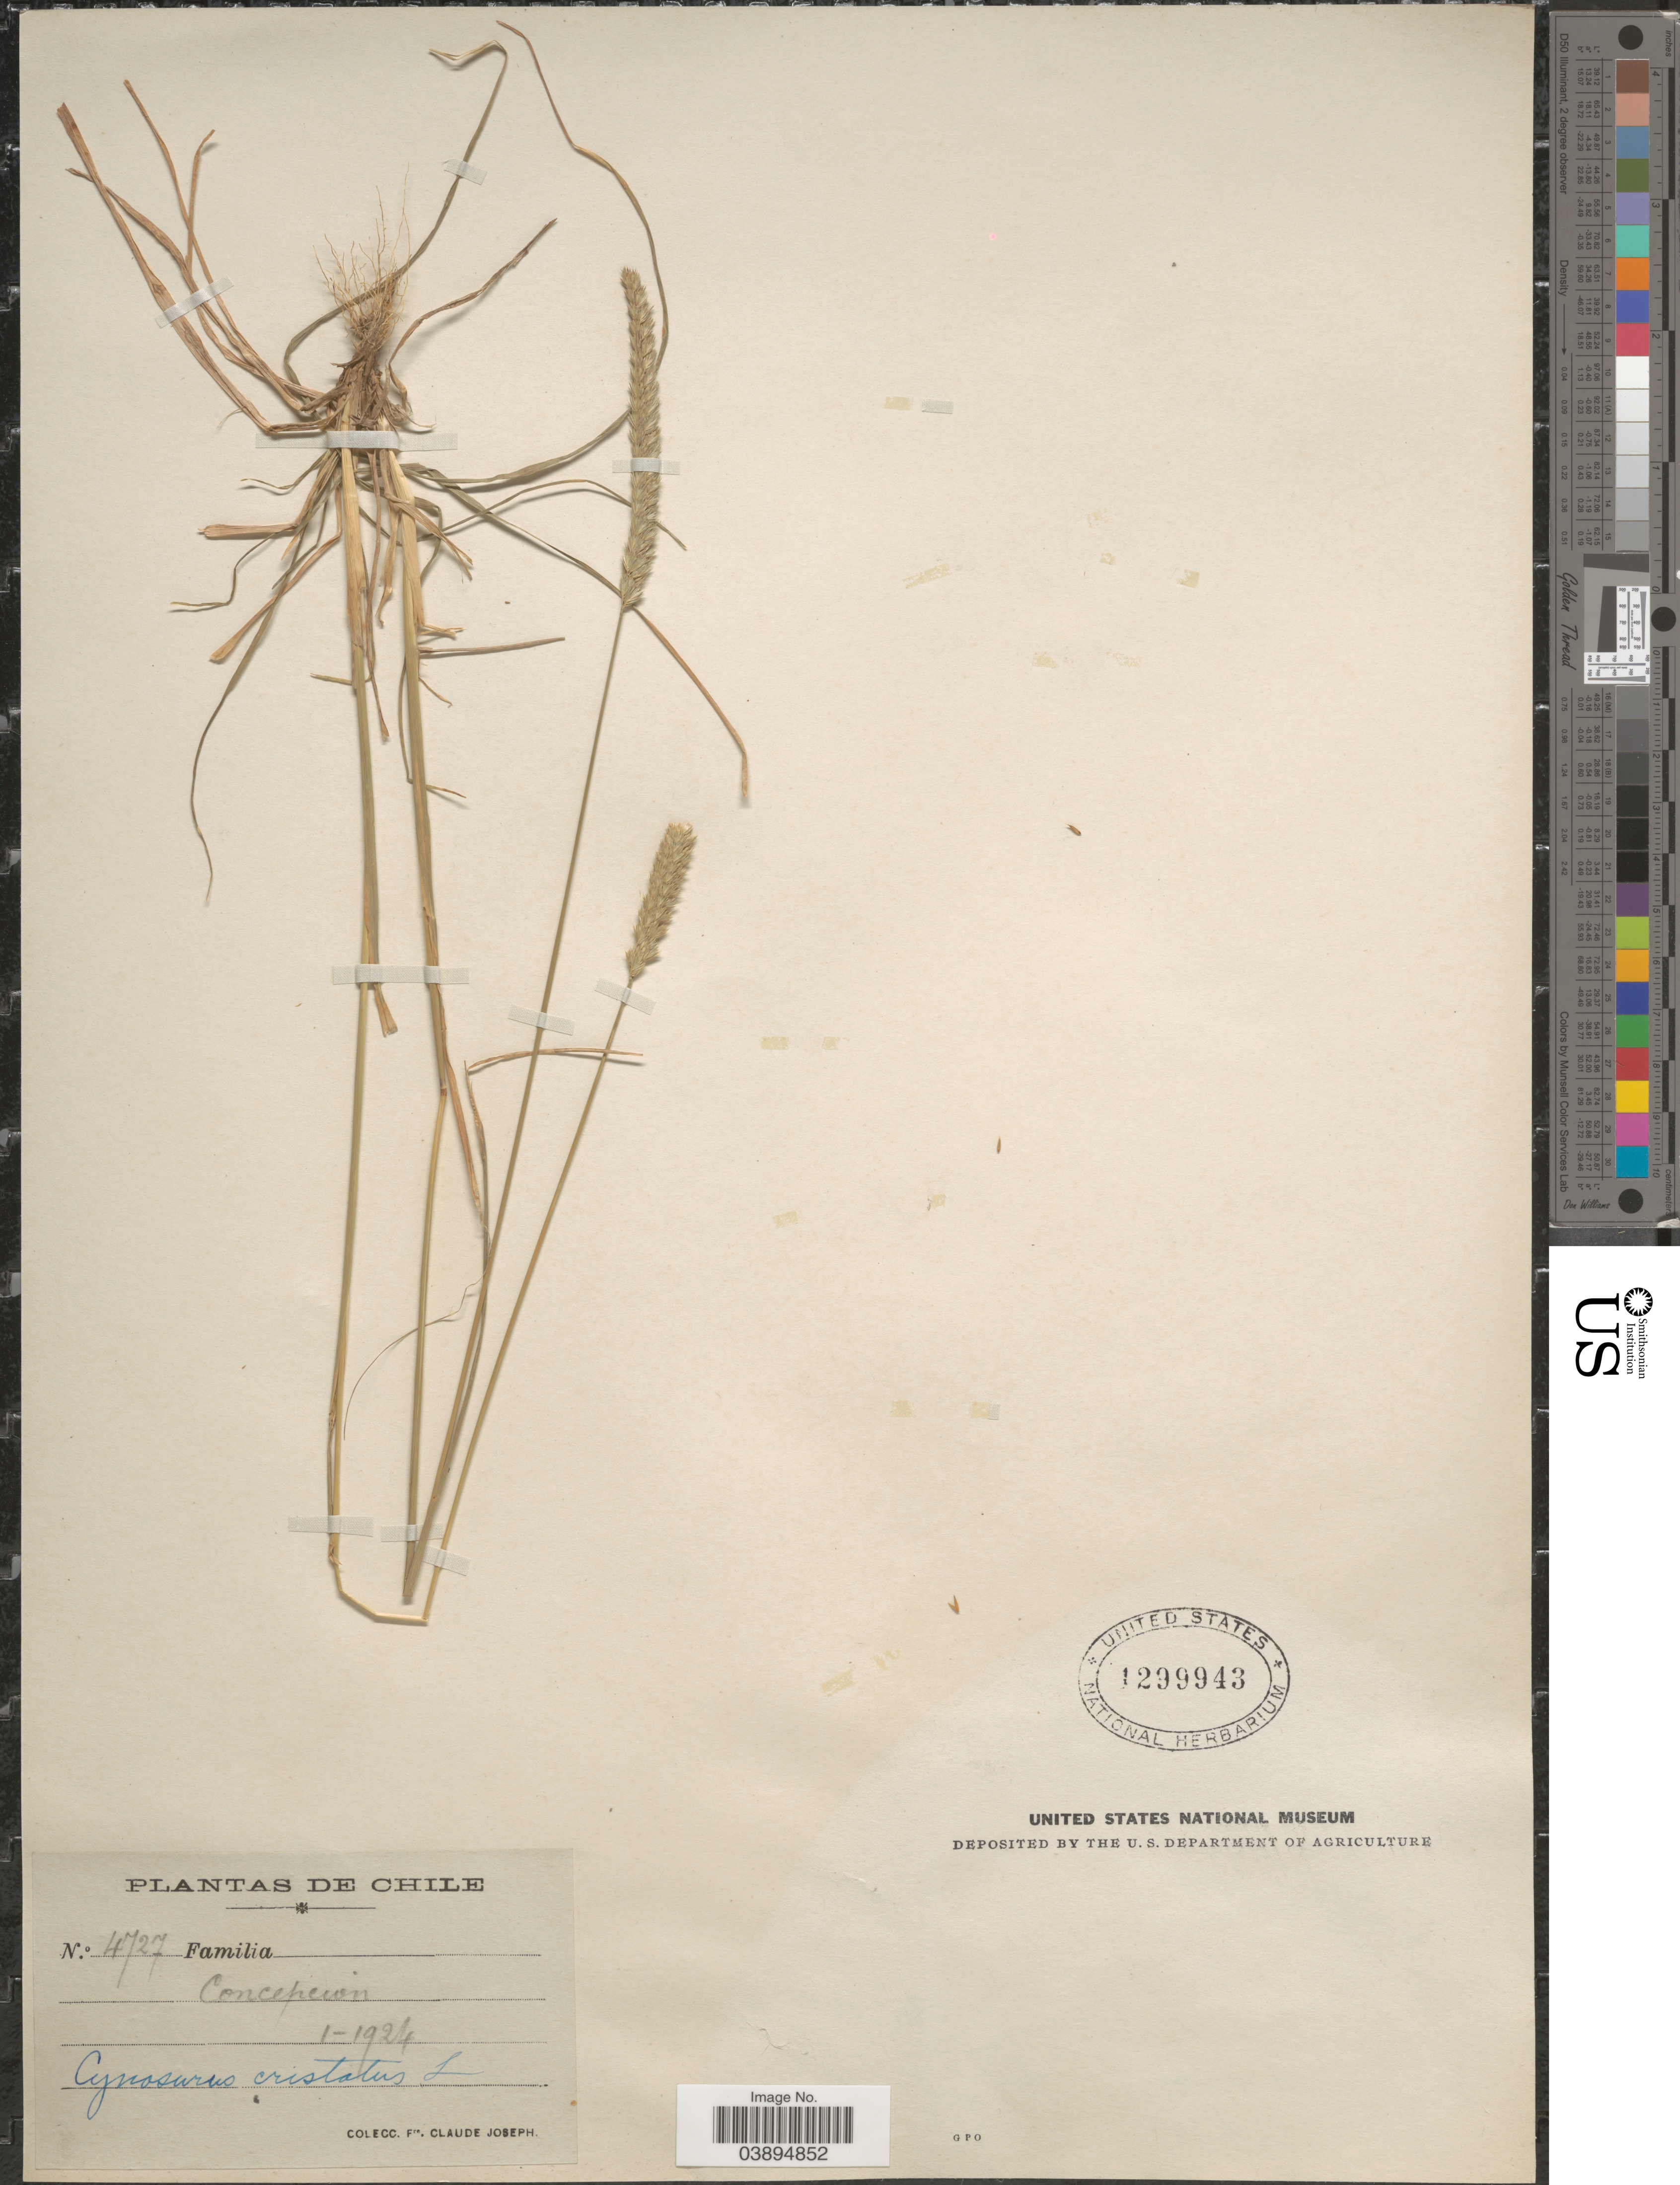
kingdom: Plantae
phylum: Tracheophyta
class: Liliopsida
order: Poales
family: Poaceae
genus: Cynosurus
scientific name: Cynosurus cristatus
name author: L.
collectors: Bro. Claude-Joseph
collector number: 4727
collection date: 1924-01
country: Chile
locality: Concepcion.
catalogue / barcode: US 1299943